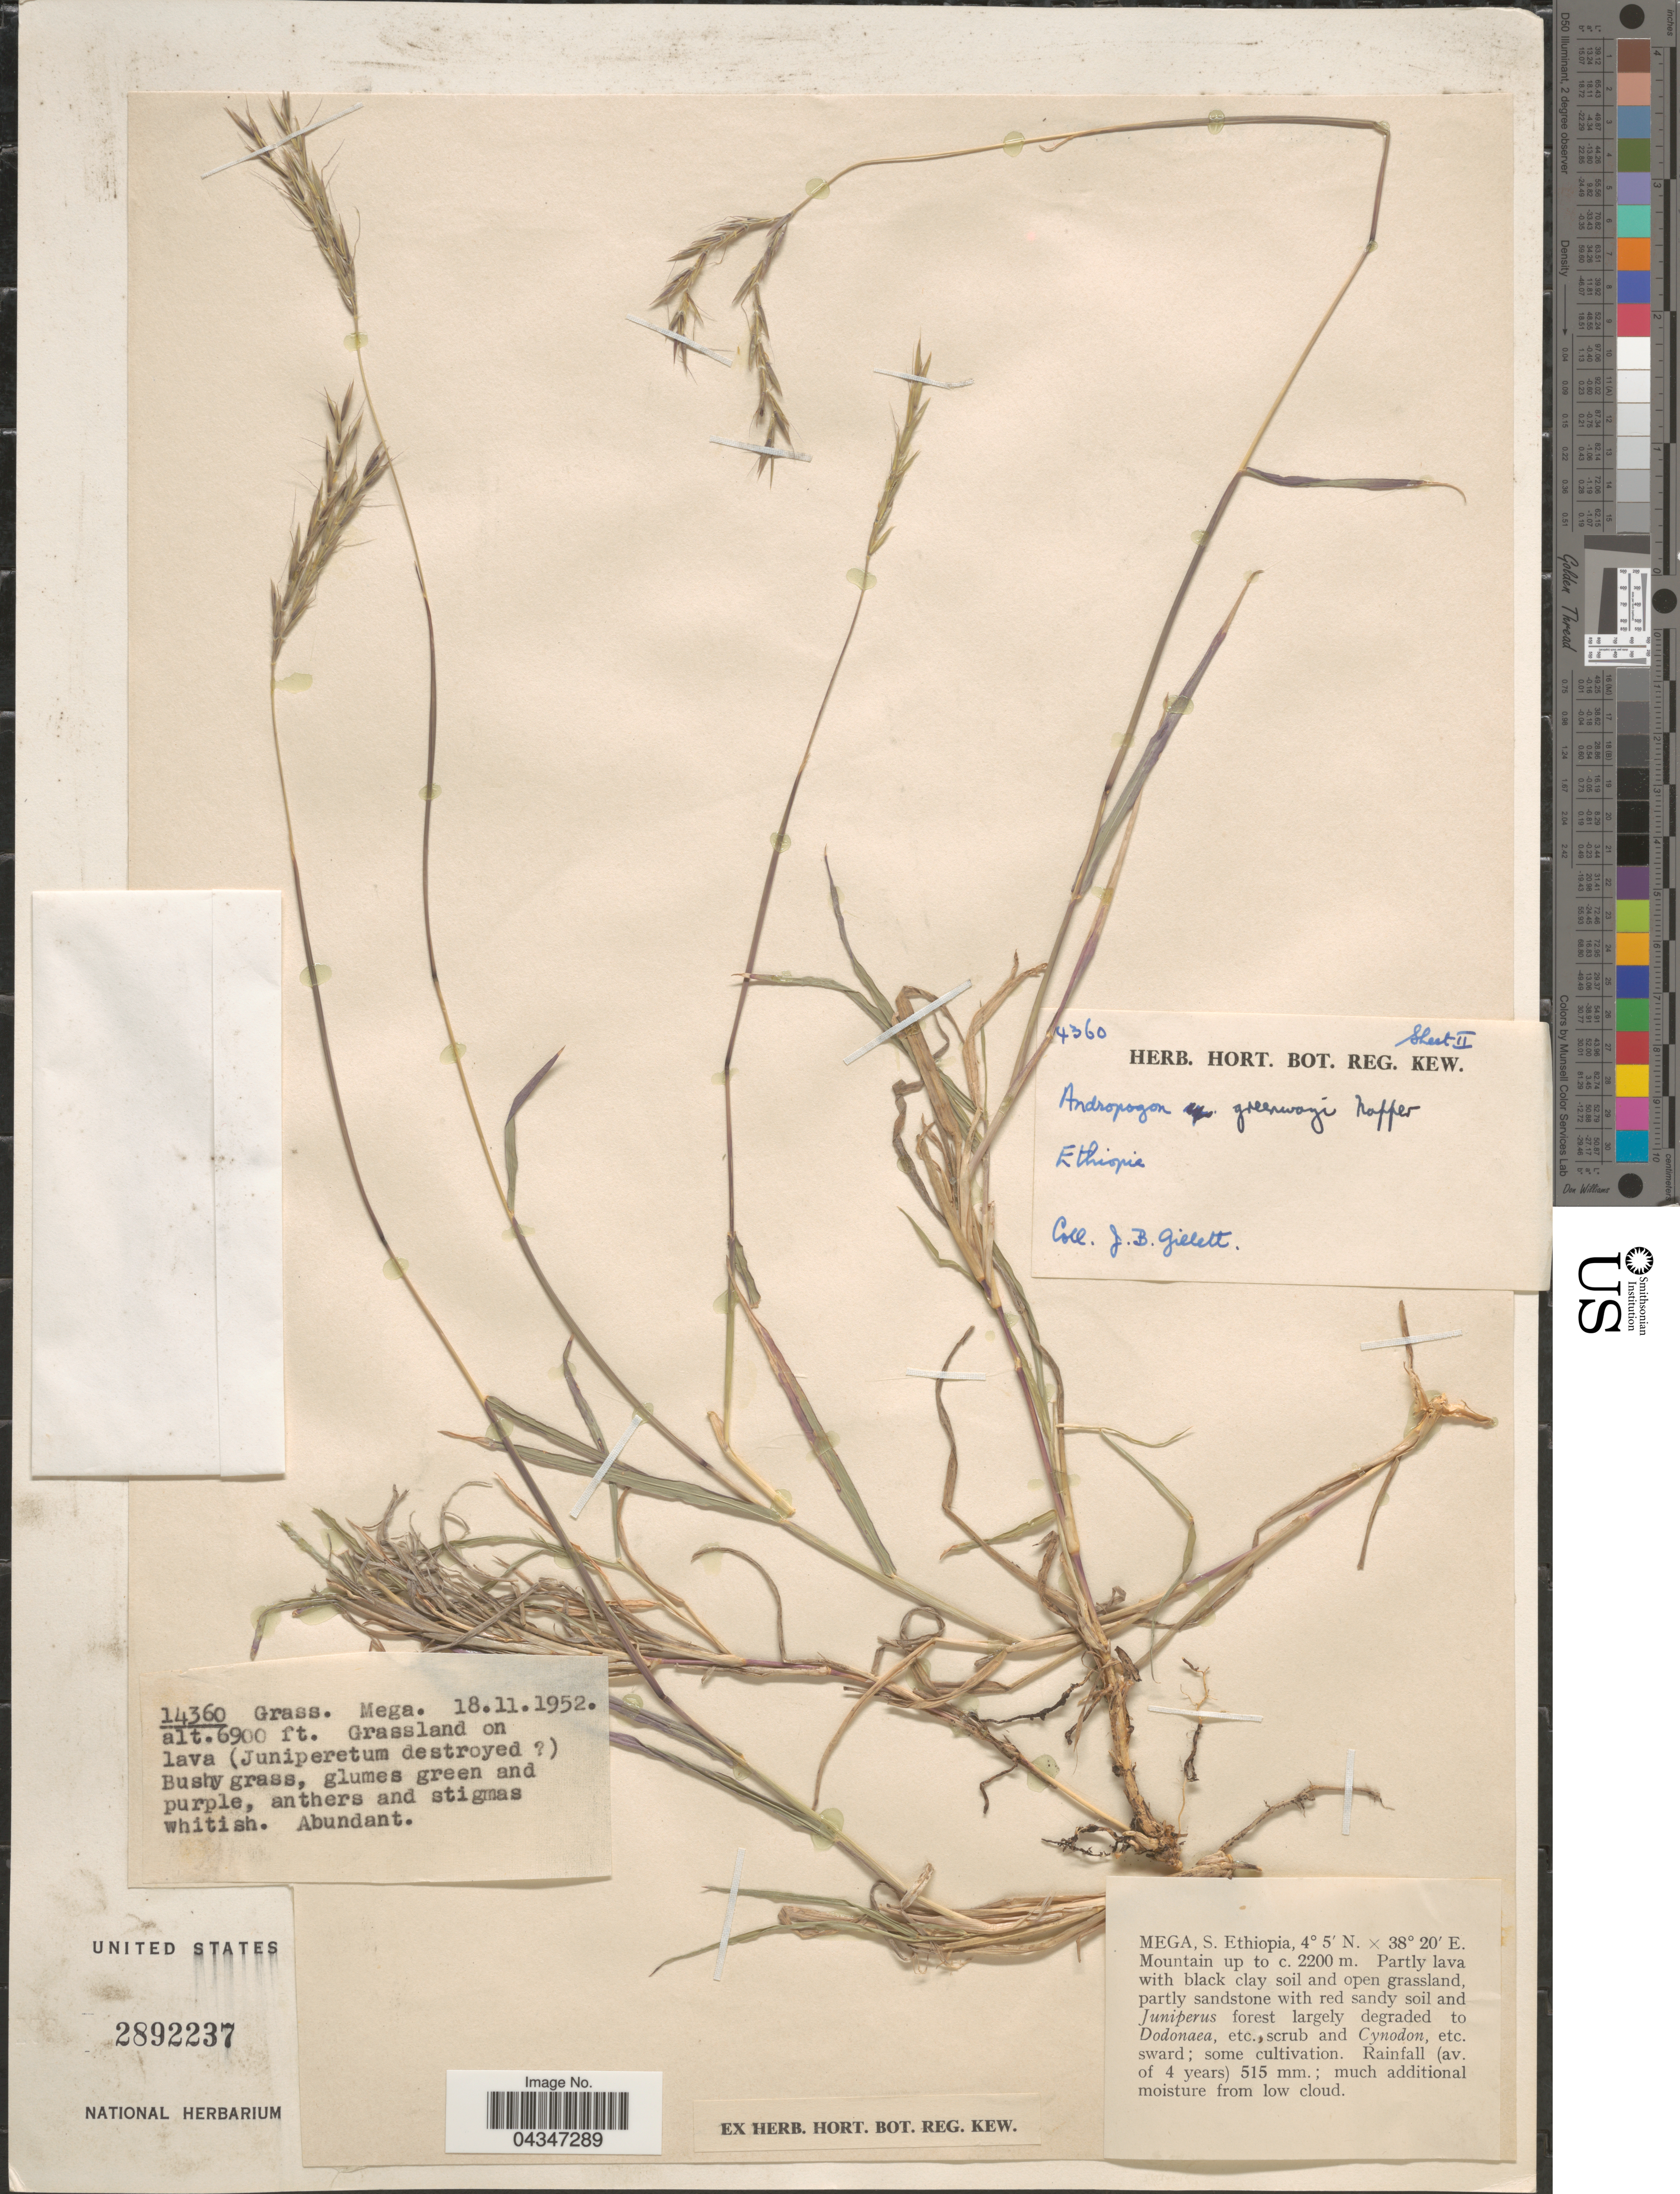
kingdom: Plantae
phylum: Tracheophyta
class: Liliopsida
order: Poales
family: Poaceae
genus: Andropogon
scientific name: Andropogon greenwayi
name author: Napper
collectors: J. B. Gillett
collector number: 14360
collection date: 1952-11-18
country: Ethiopia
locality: Mega, S. Ethiopia.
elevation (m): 2103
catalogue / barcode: US 2892237